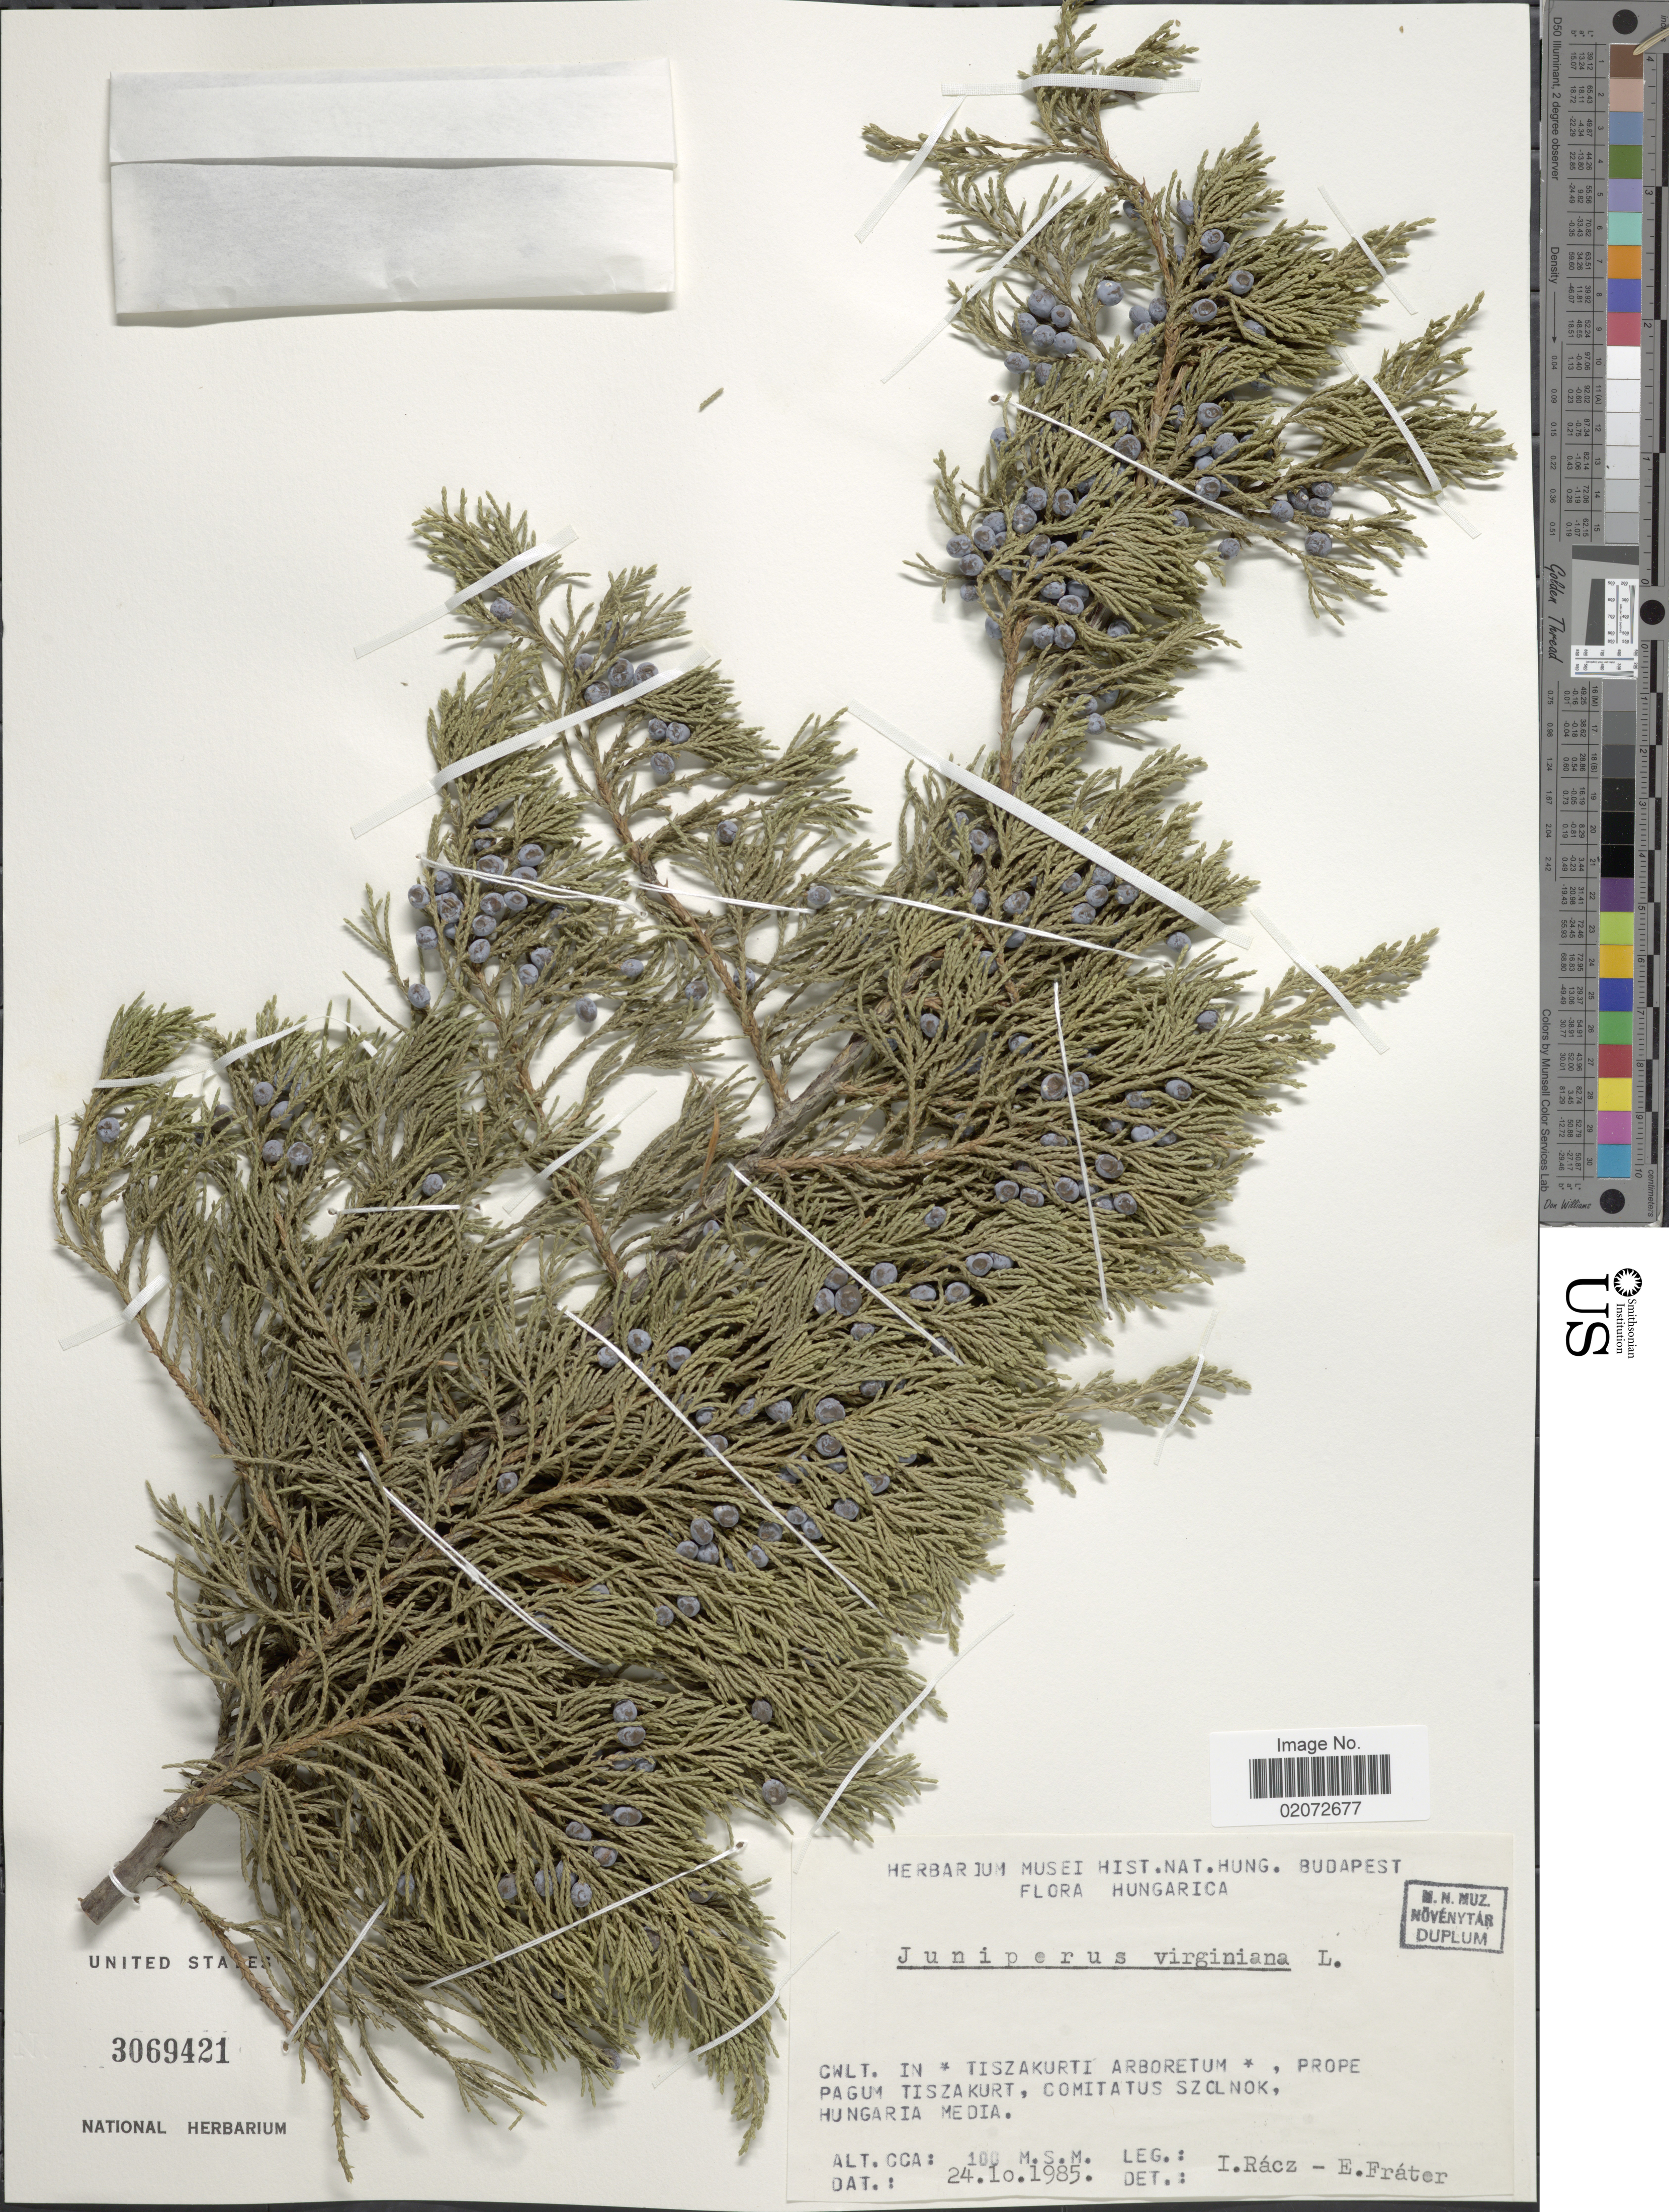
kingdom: Plantae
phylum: Tracheophyta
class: Pinopsida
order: Pinales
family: Cupressaceae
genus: Juniperus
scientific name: Juniperus virginiana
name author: L.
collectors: I. Rácz & E. Fráter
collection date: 1985-10-24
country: Hungary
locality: Hungarica. Cwkt. in Tiszakurti arboretum, prope pagum Tiszakurt, comitatus szclnok, Hungaria media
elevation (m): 100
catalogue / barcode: US 3069421